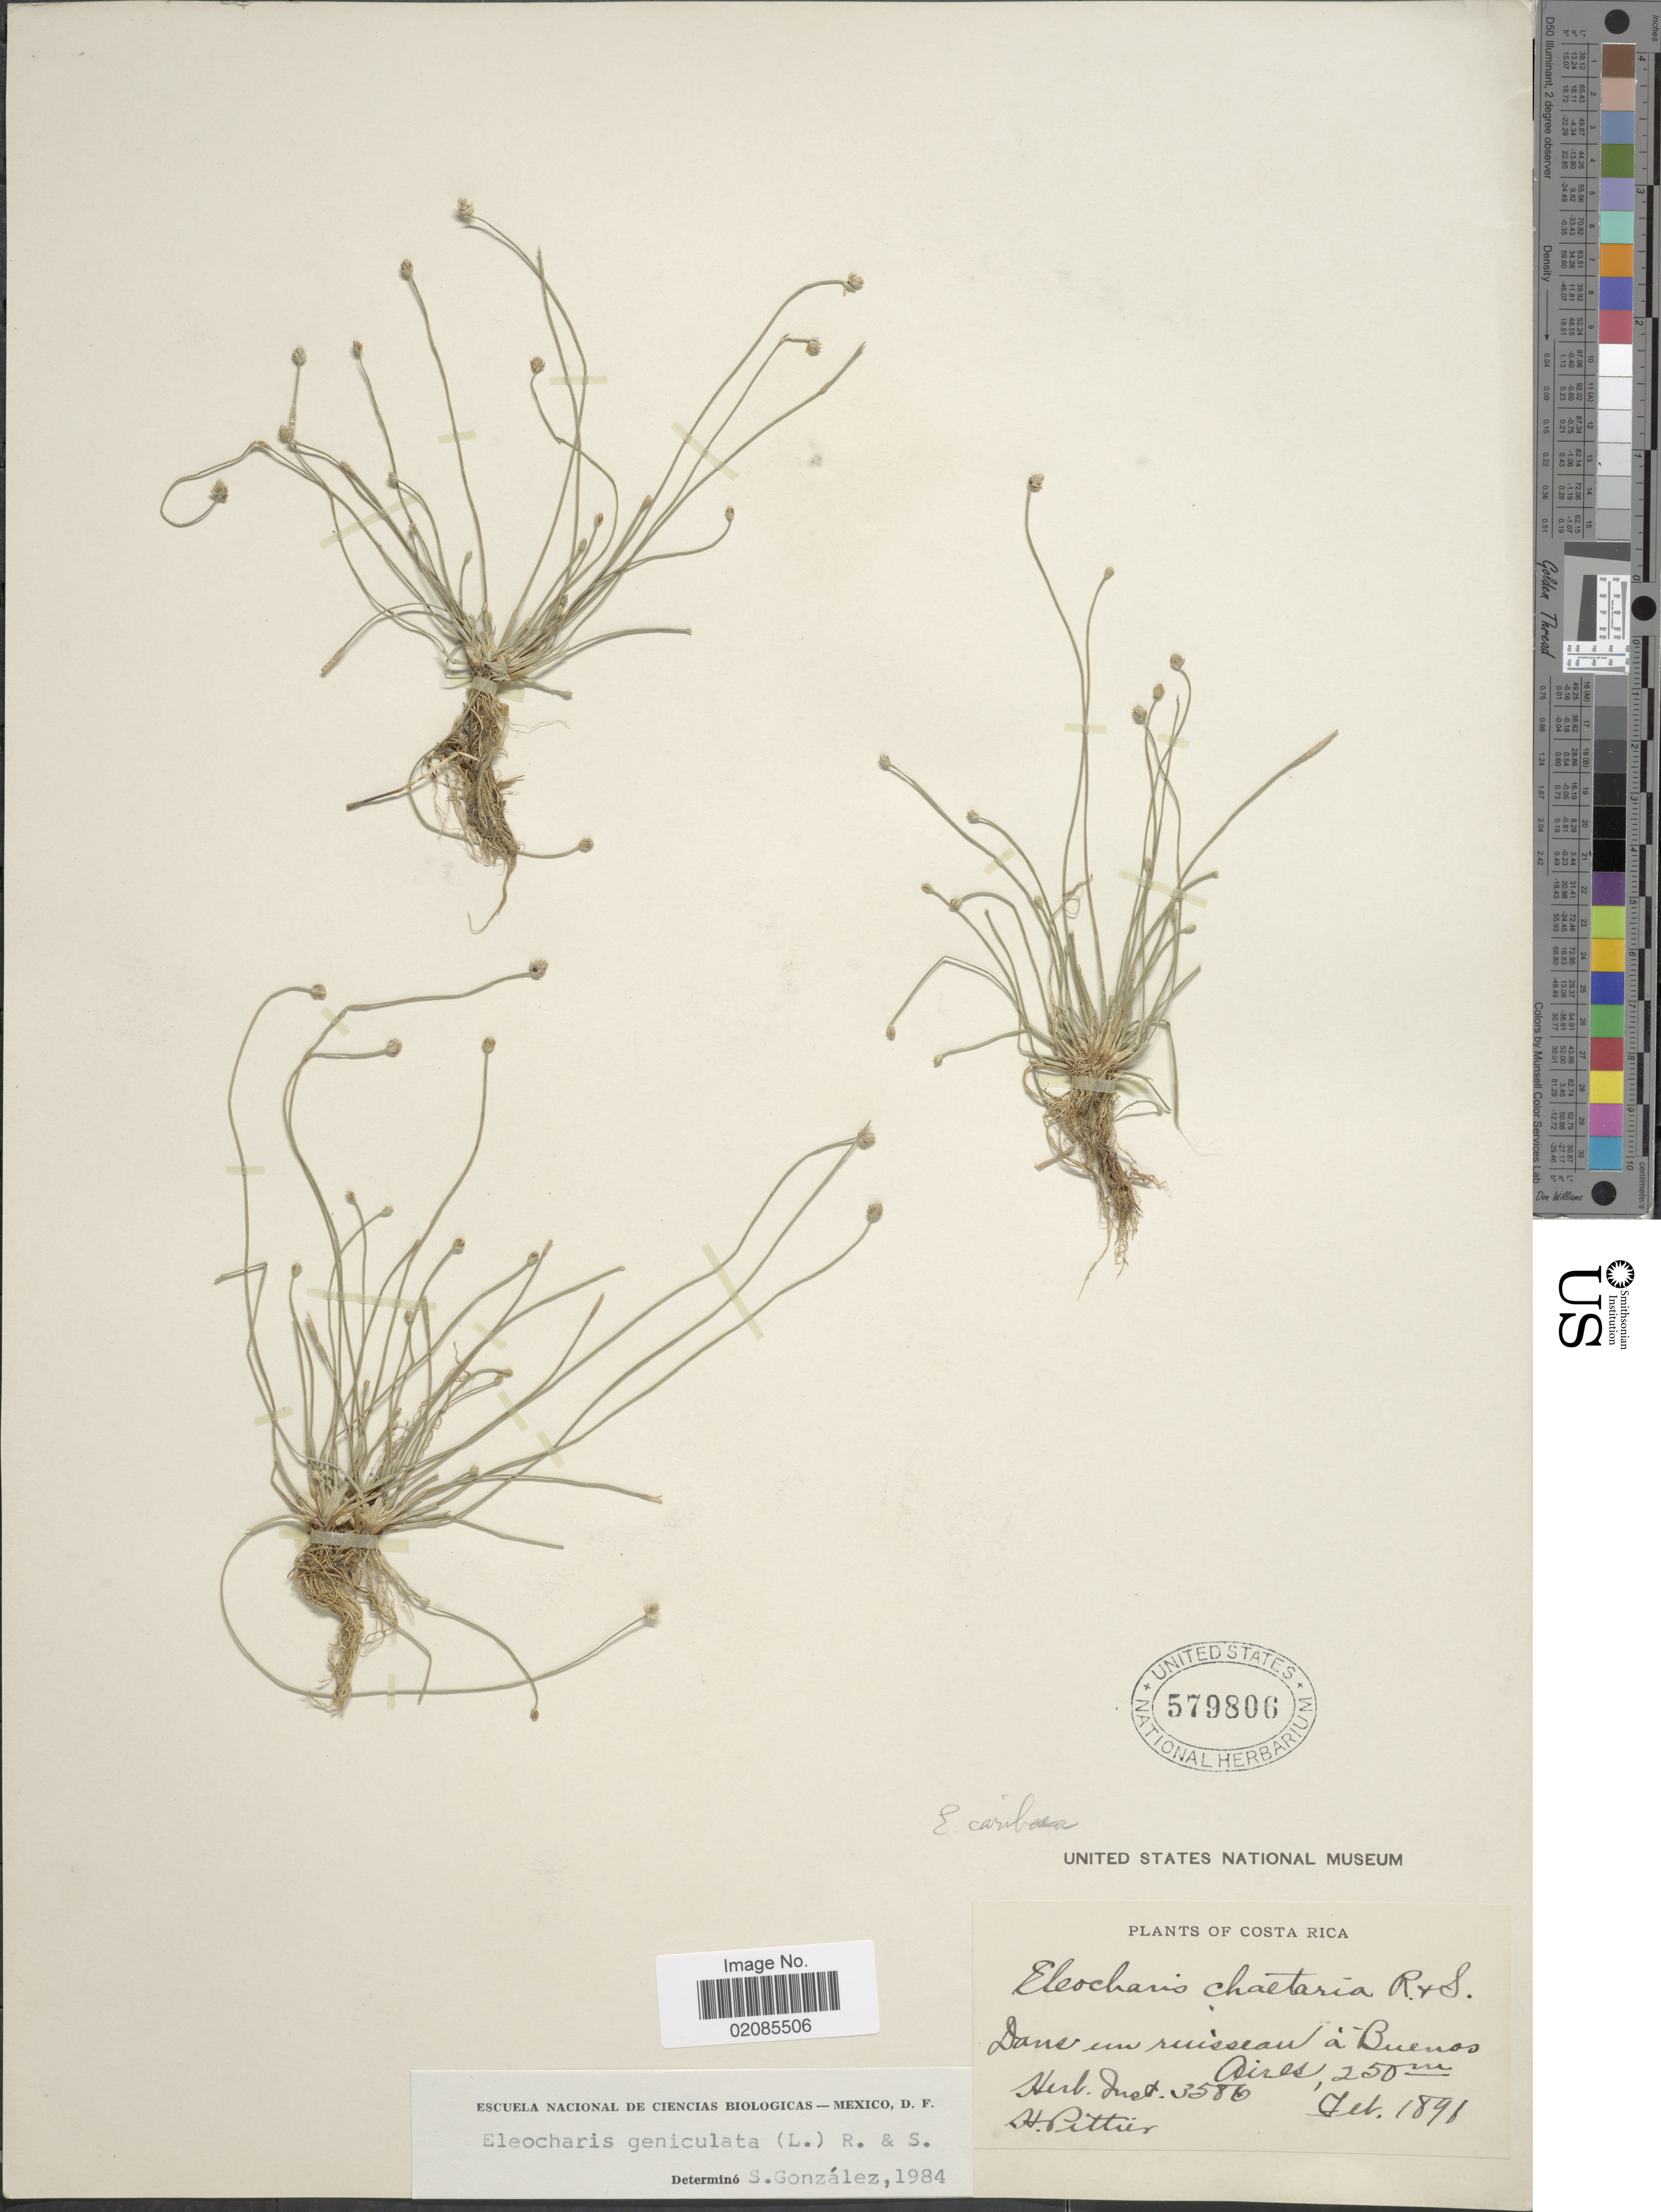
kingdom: Plantae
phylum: Tracheophyta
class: Liliopsida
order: Poales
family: Cyperaceae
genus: Eleocharis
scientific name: Eleocharis geniculata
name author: (L.) Roem. & Schult.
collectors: H. F. Pittier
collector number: Herb. Inst. 3586?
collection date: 1896-02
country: Costa Rica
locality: Dans un ruisseau a Buenos Aires.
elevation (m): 250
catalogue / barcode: US 579806